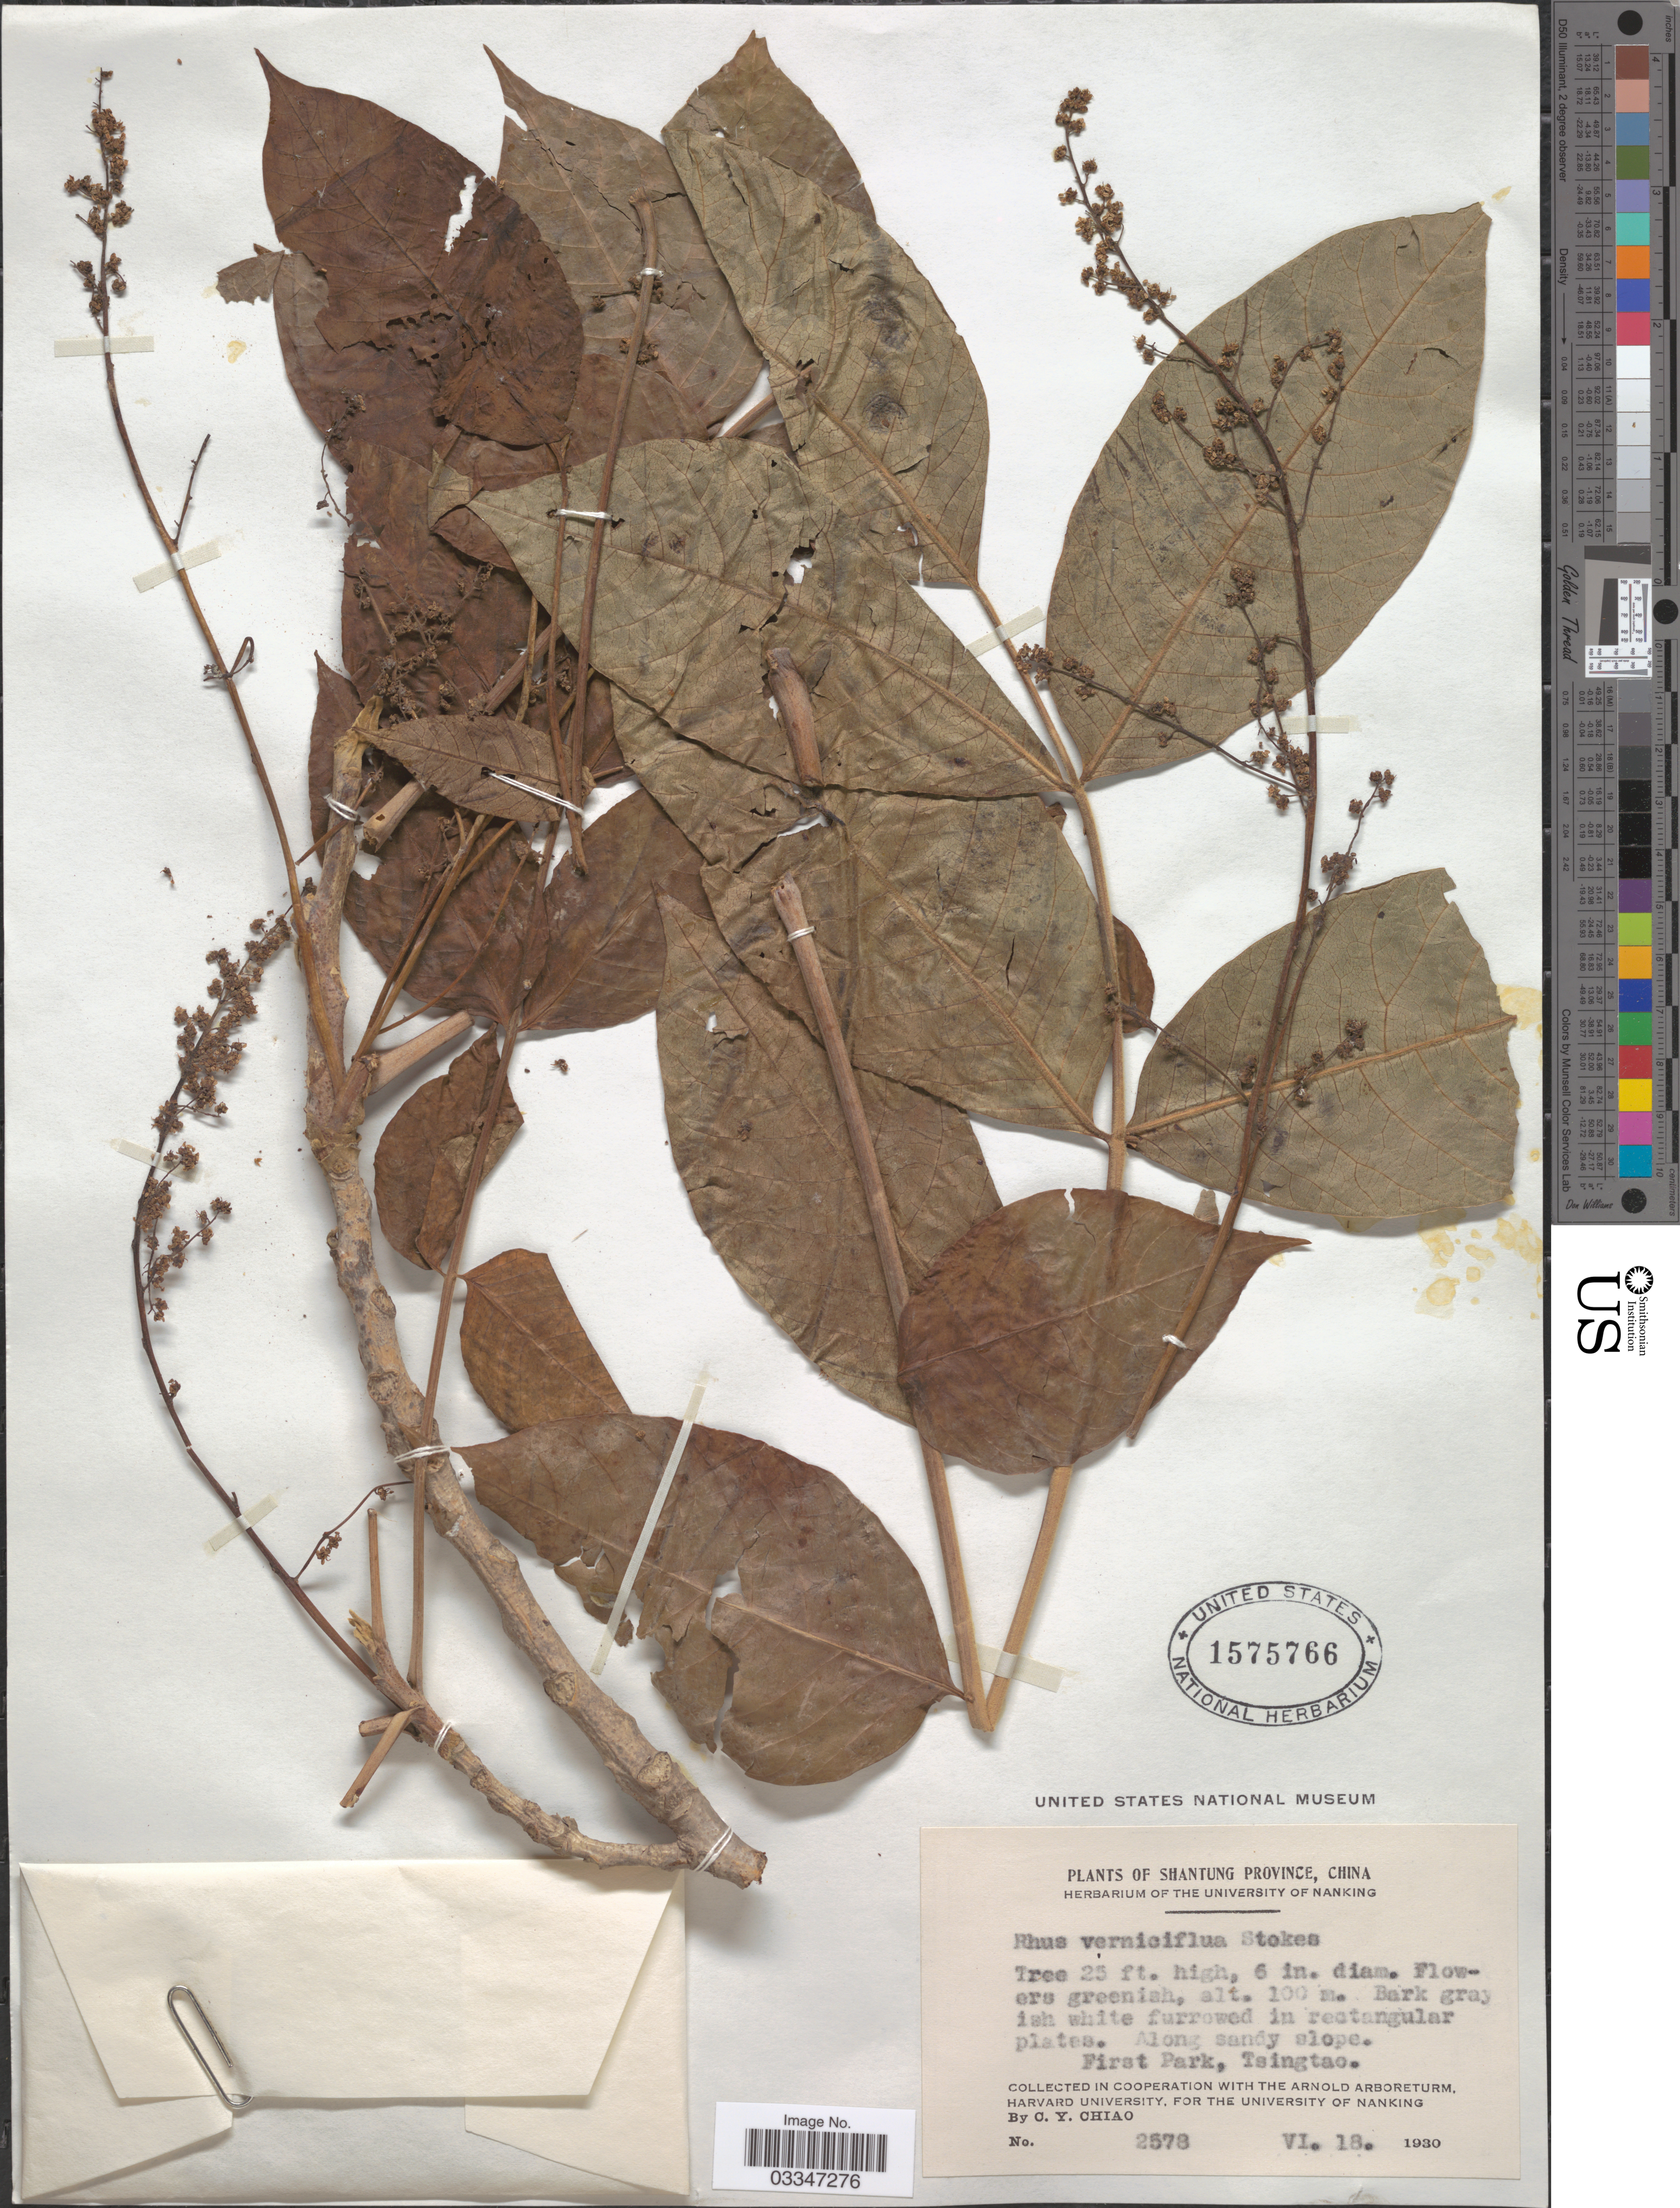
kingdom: Plantae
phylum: Tracheophyta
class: Magnoliopsida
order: Sapindales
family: Anacardiaceae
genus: Rhus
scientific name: Rhus verniciflua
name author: Stokes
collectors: C. Y. Chiao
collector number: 2578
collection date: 1930-06-18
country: China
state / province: Shandong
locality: Shangtung Province. First Park, Tsingtao.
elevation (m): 100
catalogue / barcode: US 1575766